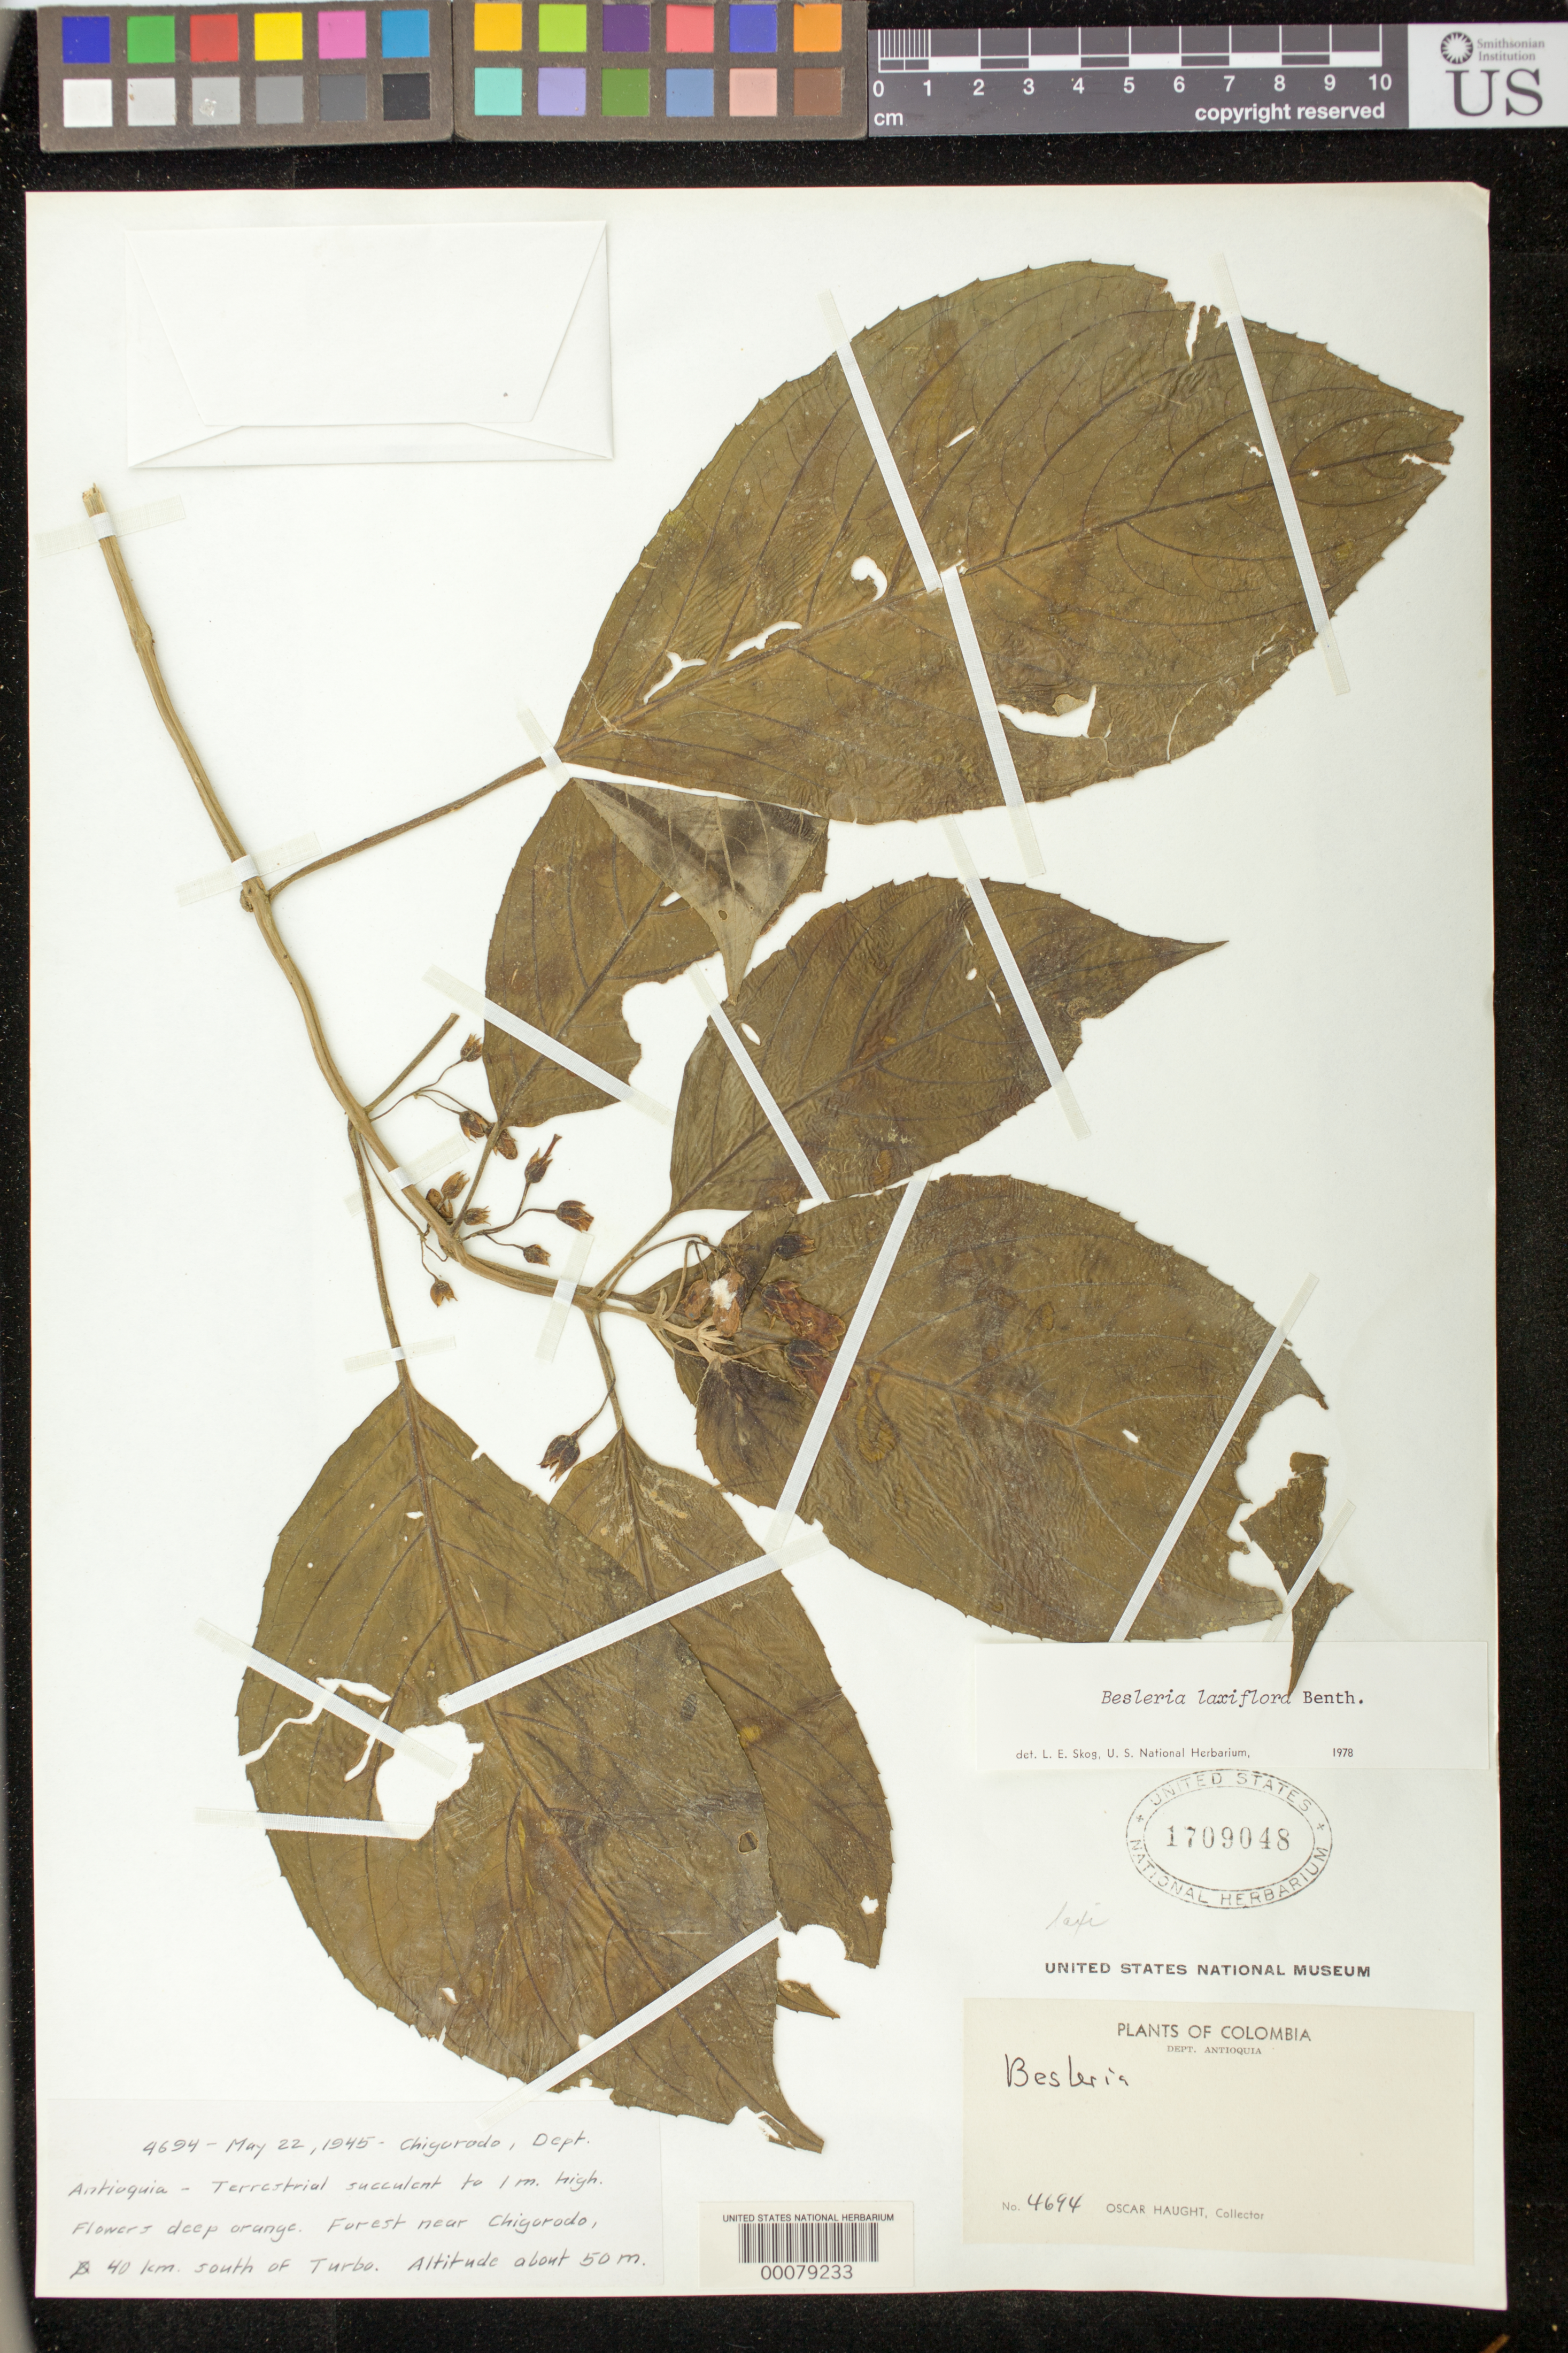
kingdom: Plantae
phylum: Tracheophyta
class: Magnoliopsida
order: Lamiales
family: Gesneriaceae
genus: Besleria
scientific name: Besleria laxiflora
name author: Benth.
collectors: O. L. Haught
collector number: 4694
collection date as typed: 22 May 1945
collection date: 1945-05-22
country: Colombia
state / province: Antioquia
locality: Chigorodo, 40 km S of Turbo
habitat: Forest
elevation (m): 50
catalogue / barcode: US 1709048